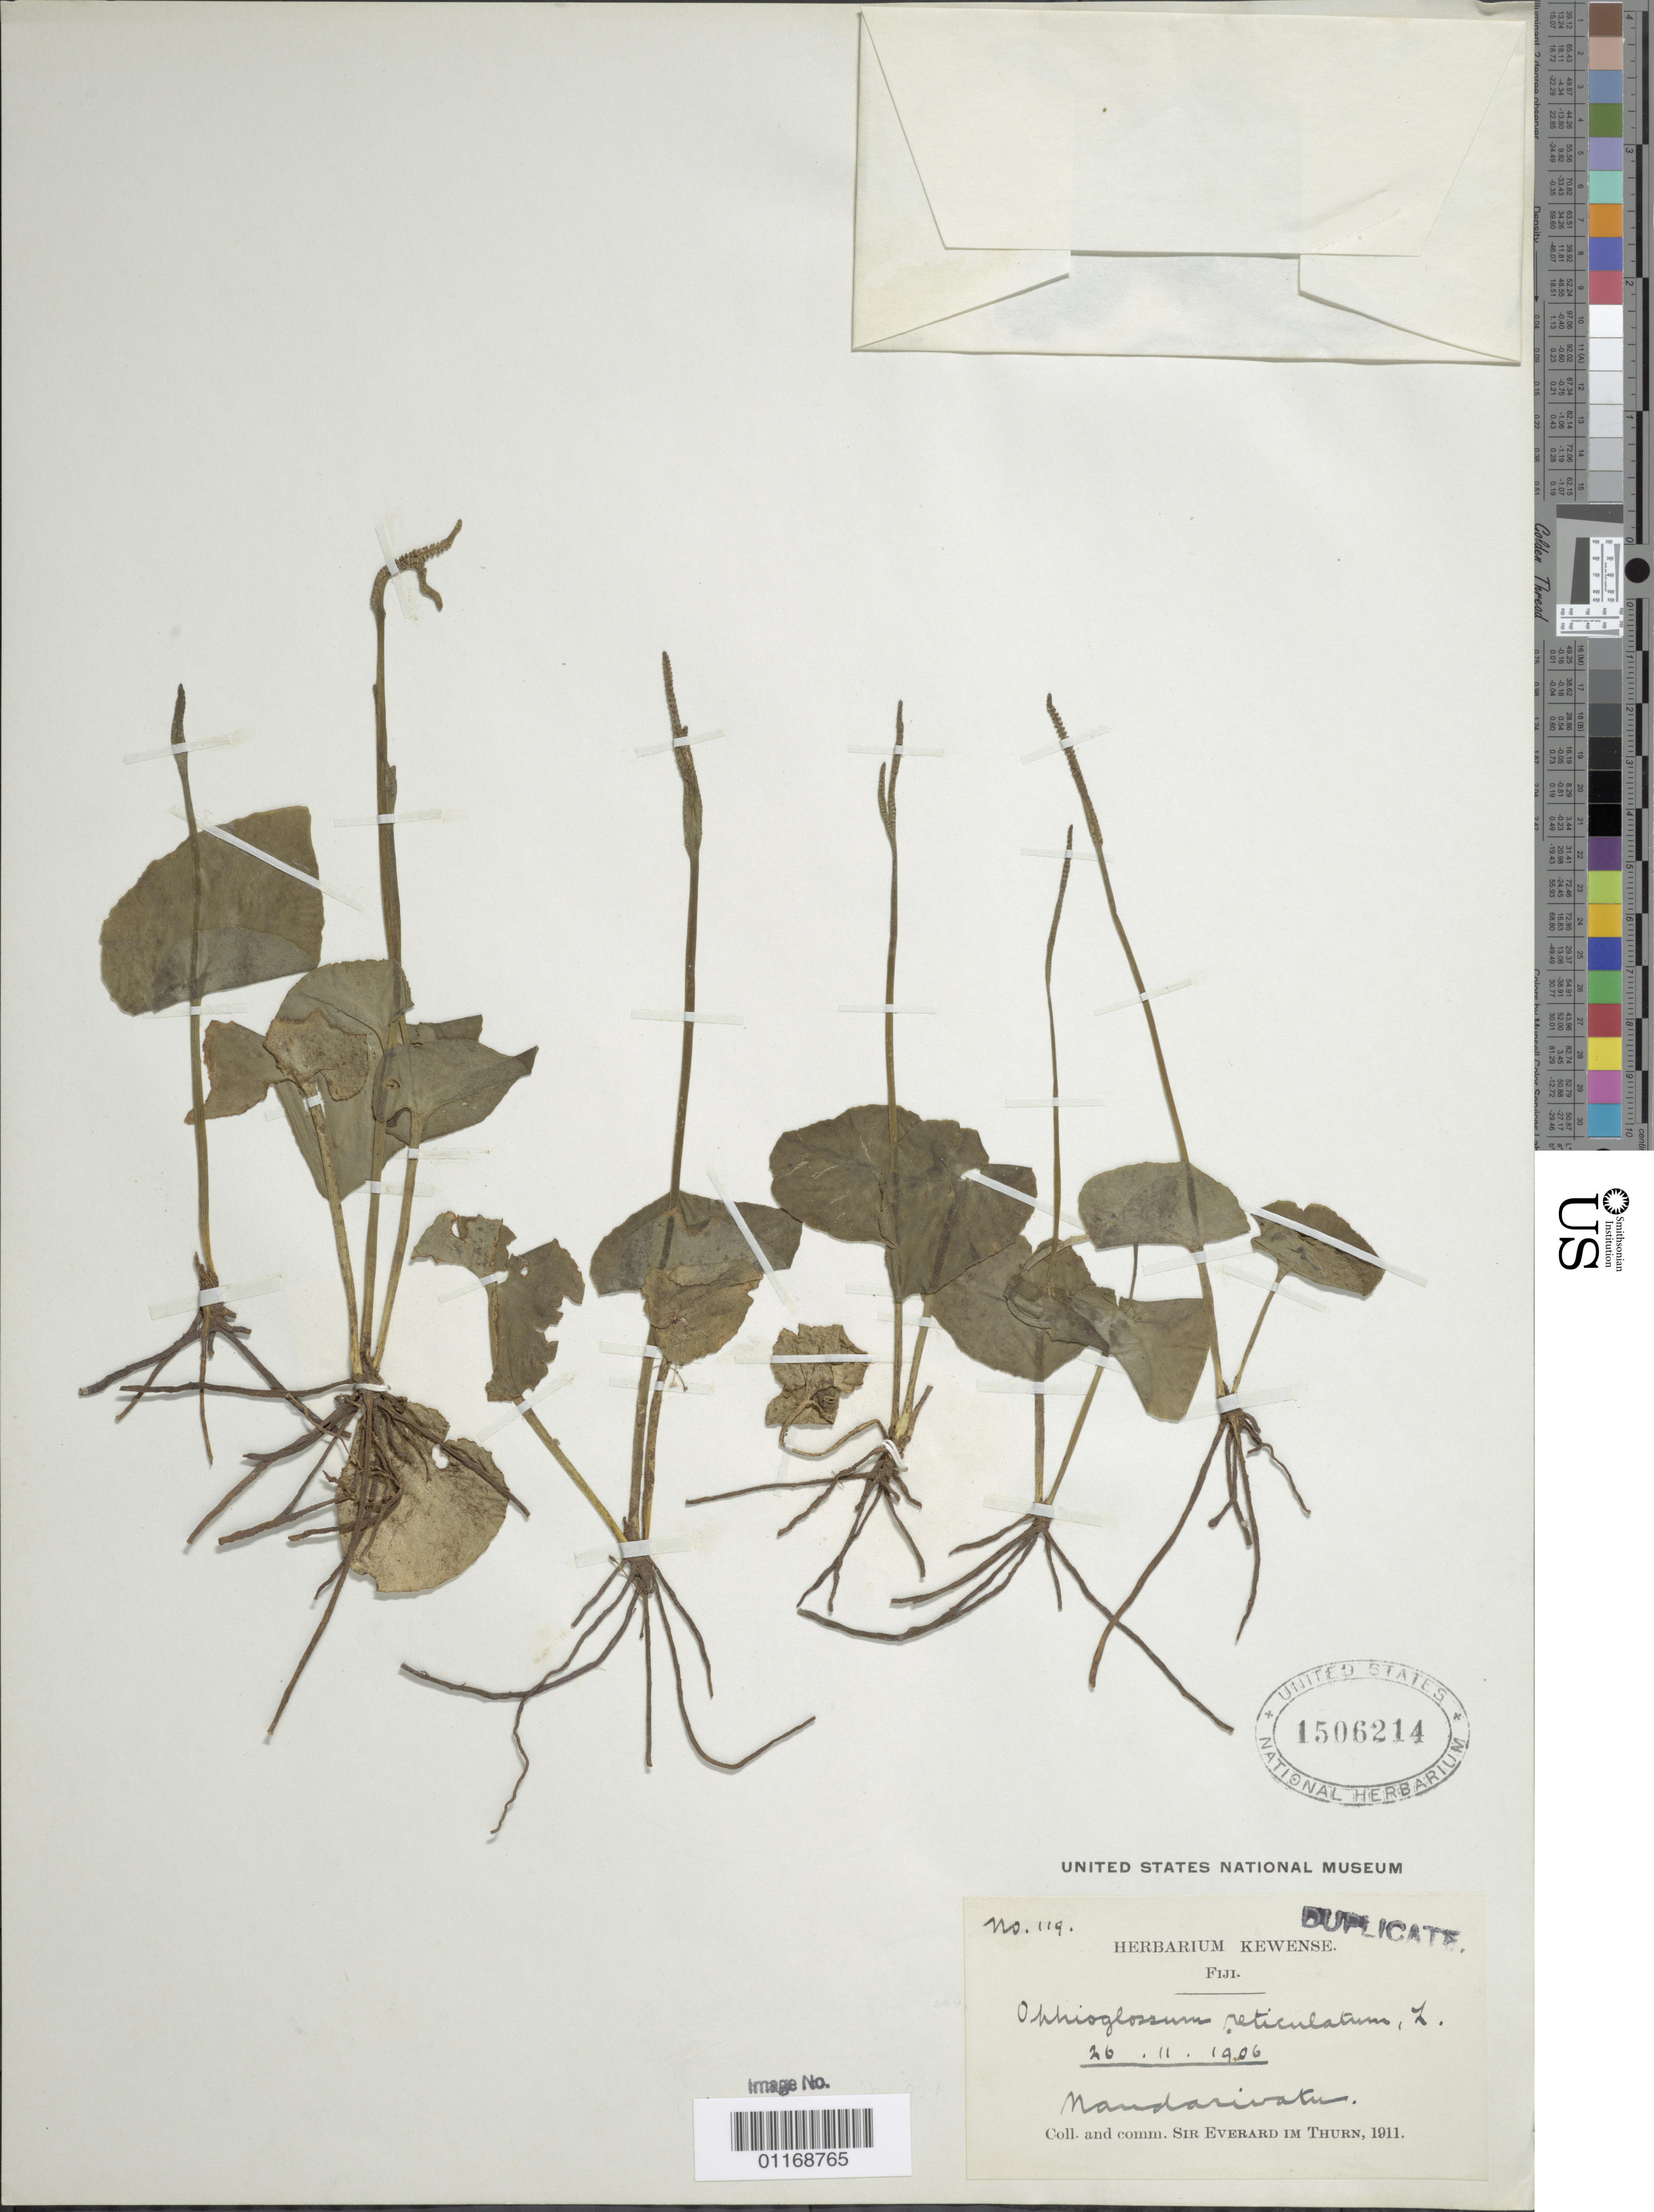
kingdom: Plantae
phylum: Tracheophyta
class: Polypodiopsida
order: Ophioglossales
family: Ophioglossaceae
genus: Ophioglossum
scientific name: Ophioglossum reticulatum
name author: L.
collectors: E. F. im Thurn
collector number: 119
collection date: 1906-11-26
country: Fiji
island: Viti Levu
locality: Nandarivatu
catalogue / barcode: US 1506214